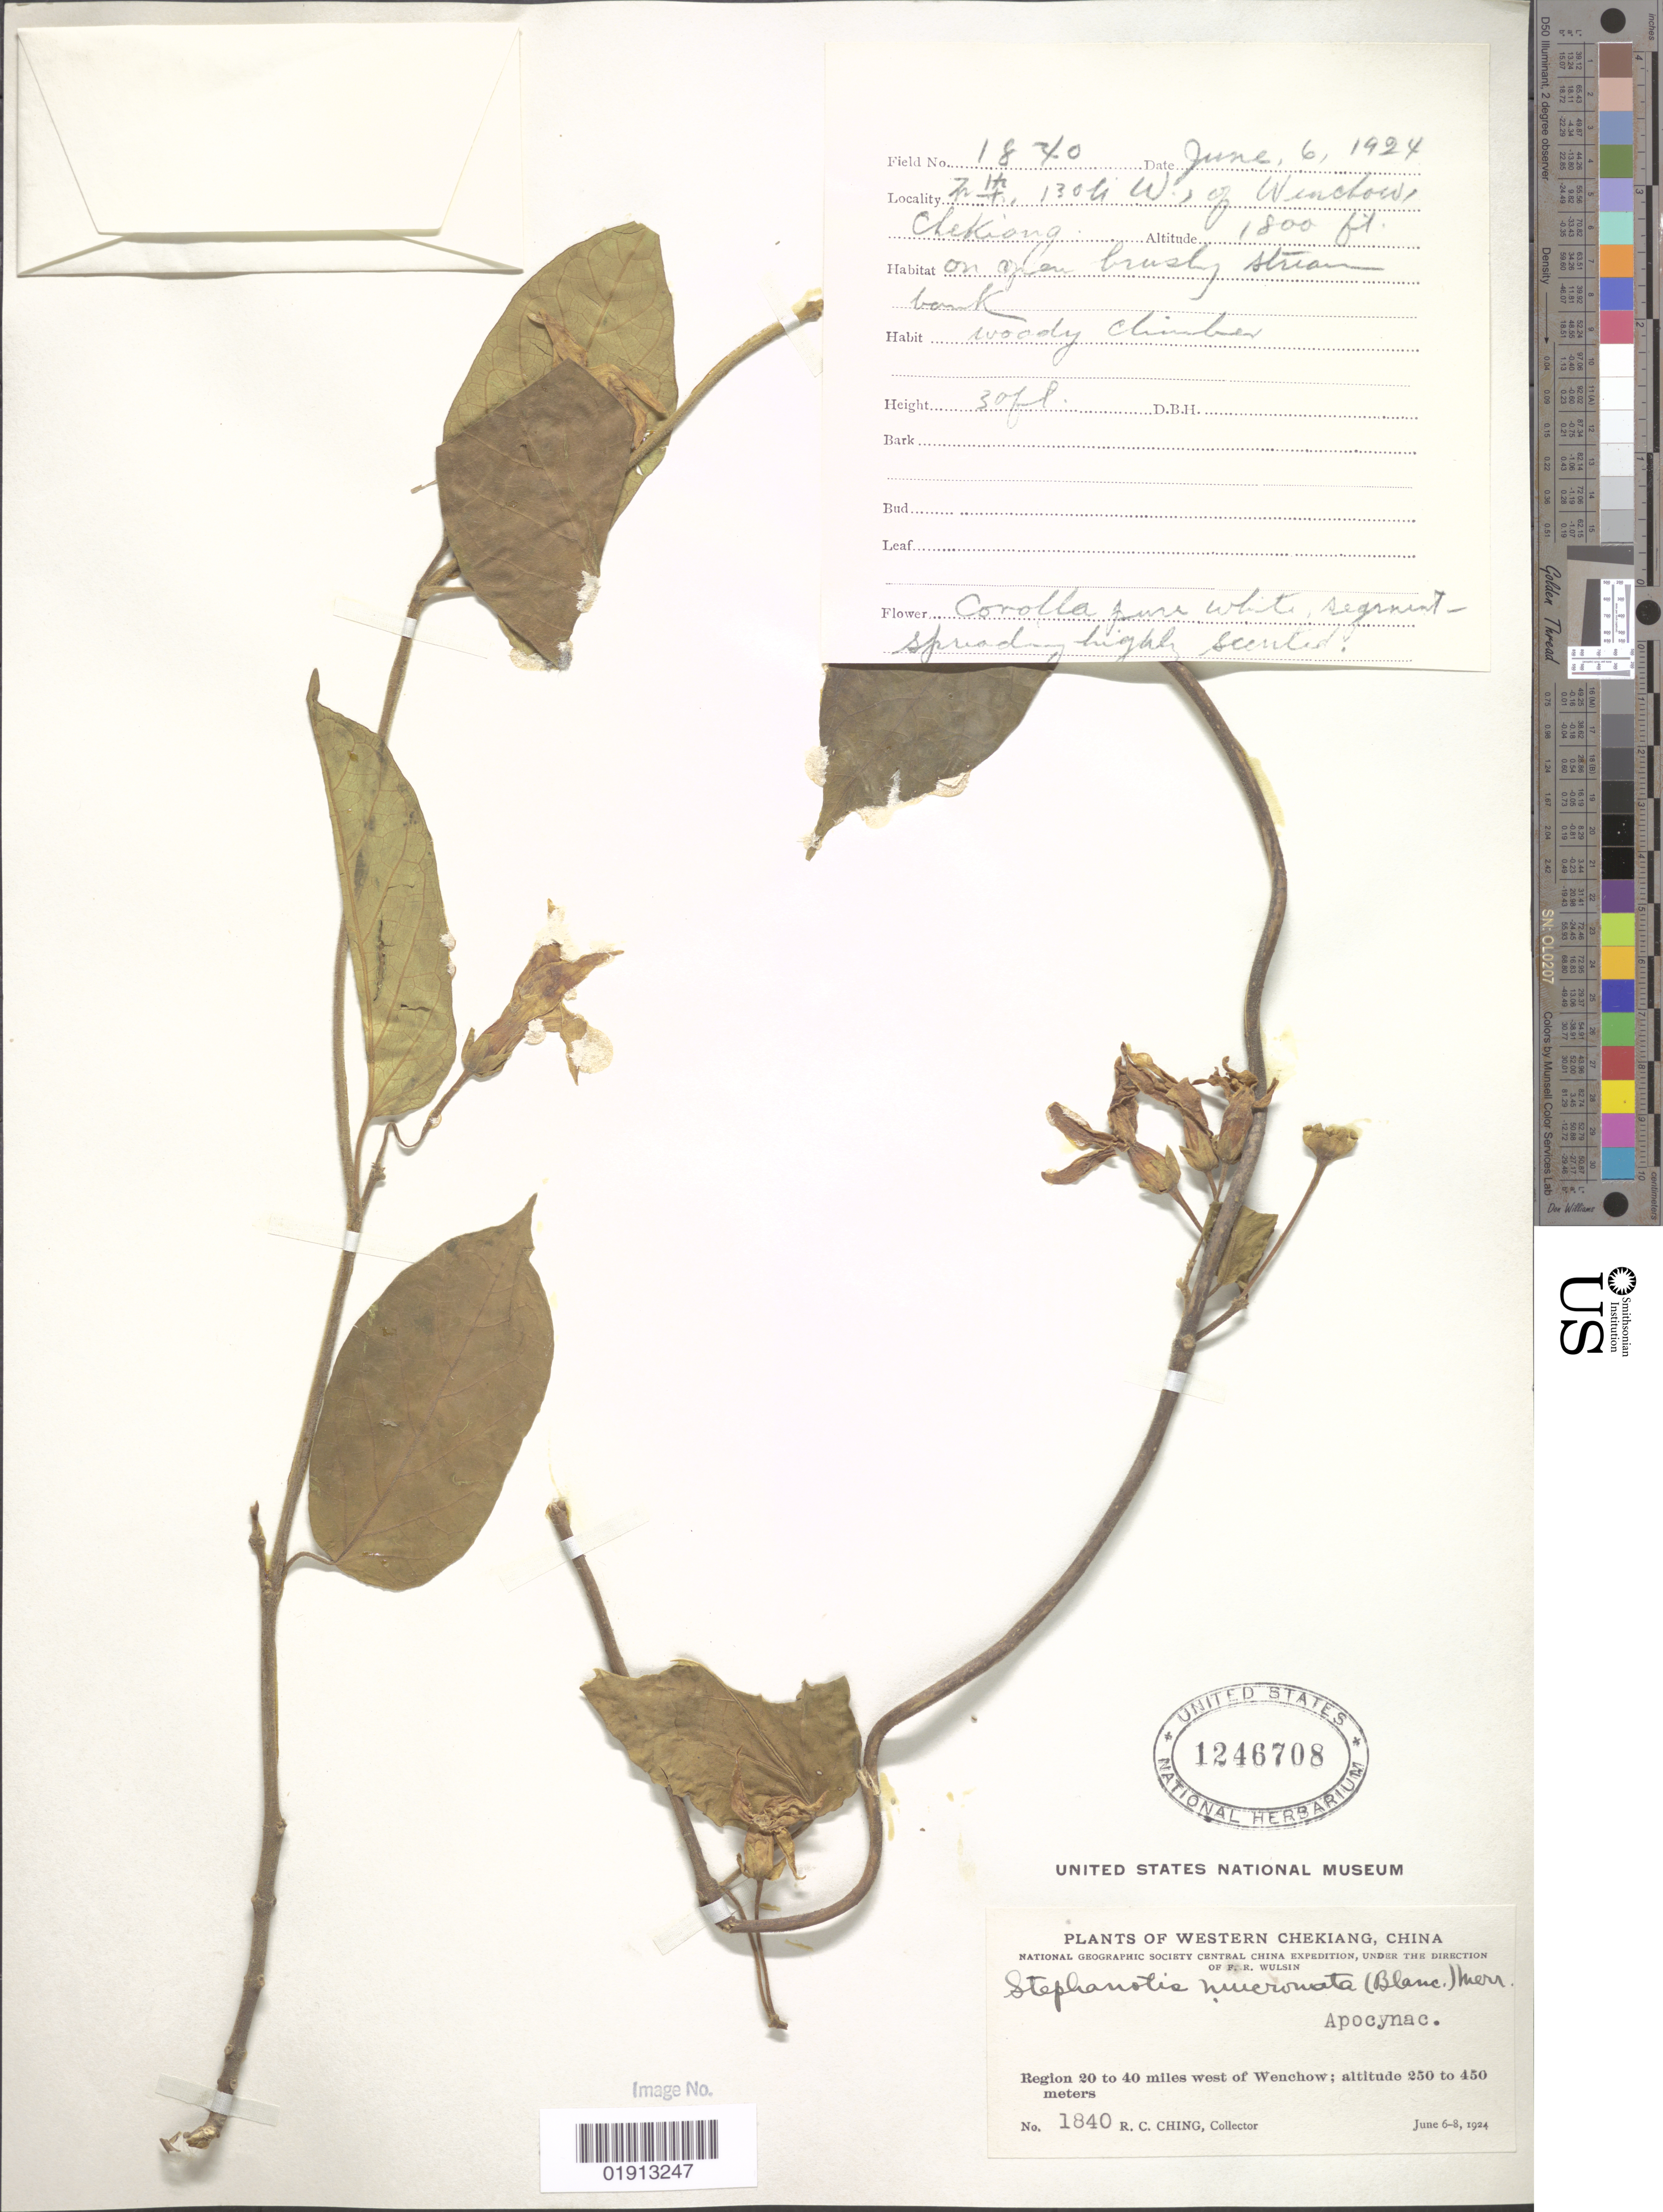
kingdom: Plantae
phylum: Tracheophyta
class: Magnoliopsida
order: Gentianales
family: Apocynaceae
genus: Stephanotis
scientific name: Stephanotis mucronata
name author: (Blanco) Merr.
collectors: R. C. Ching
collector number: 1840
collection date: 1924-06-06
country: China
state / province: Zhejiang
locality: Western Chekiang, China, region 20 to 40 miles west of Wenchow.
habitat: On open brushy stream bank.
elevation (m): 549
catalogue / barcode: US 1246708